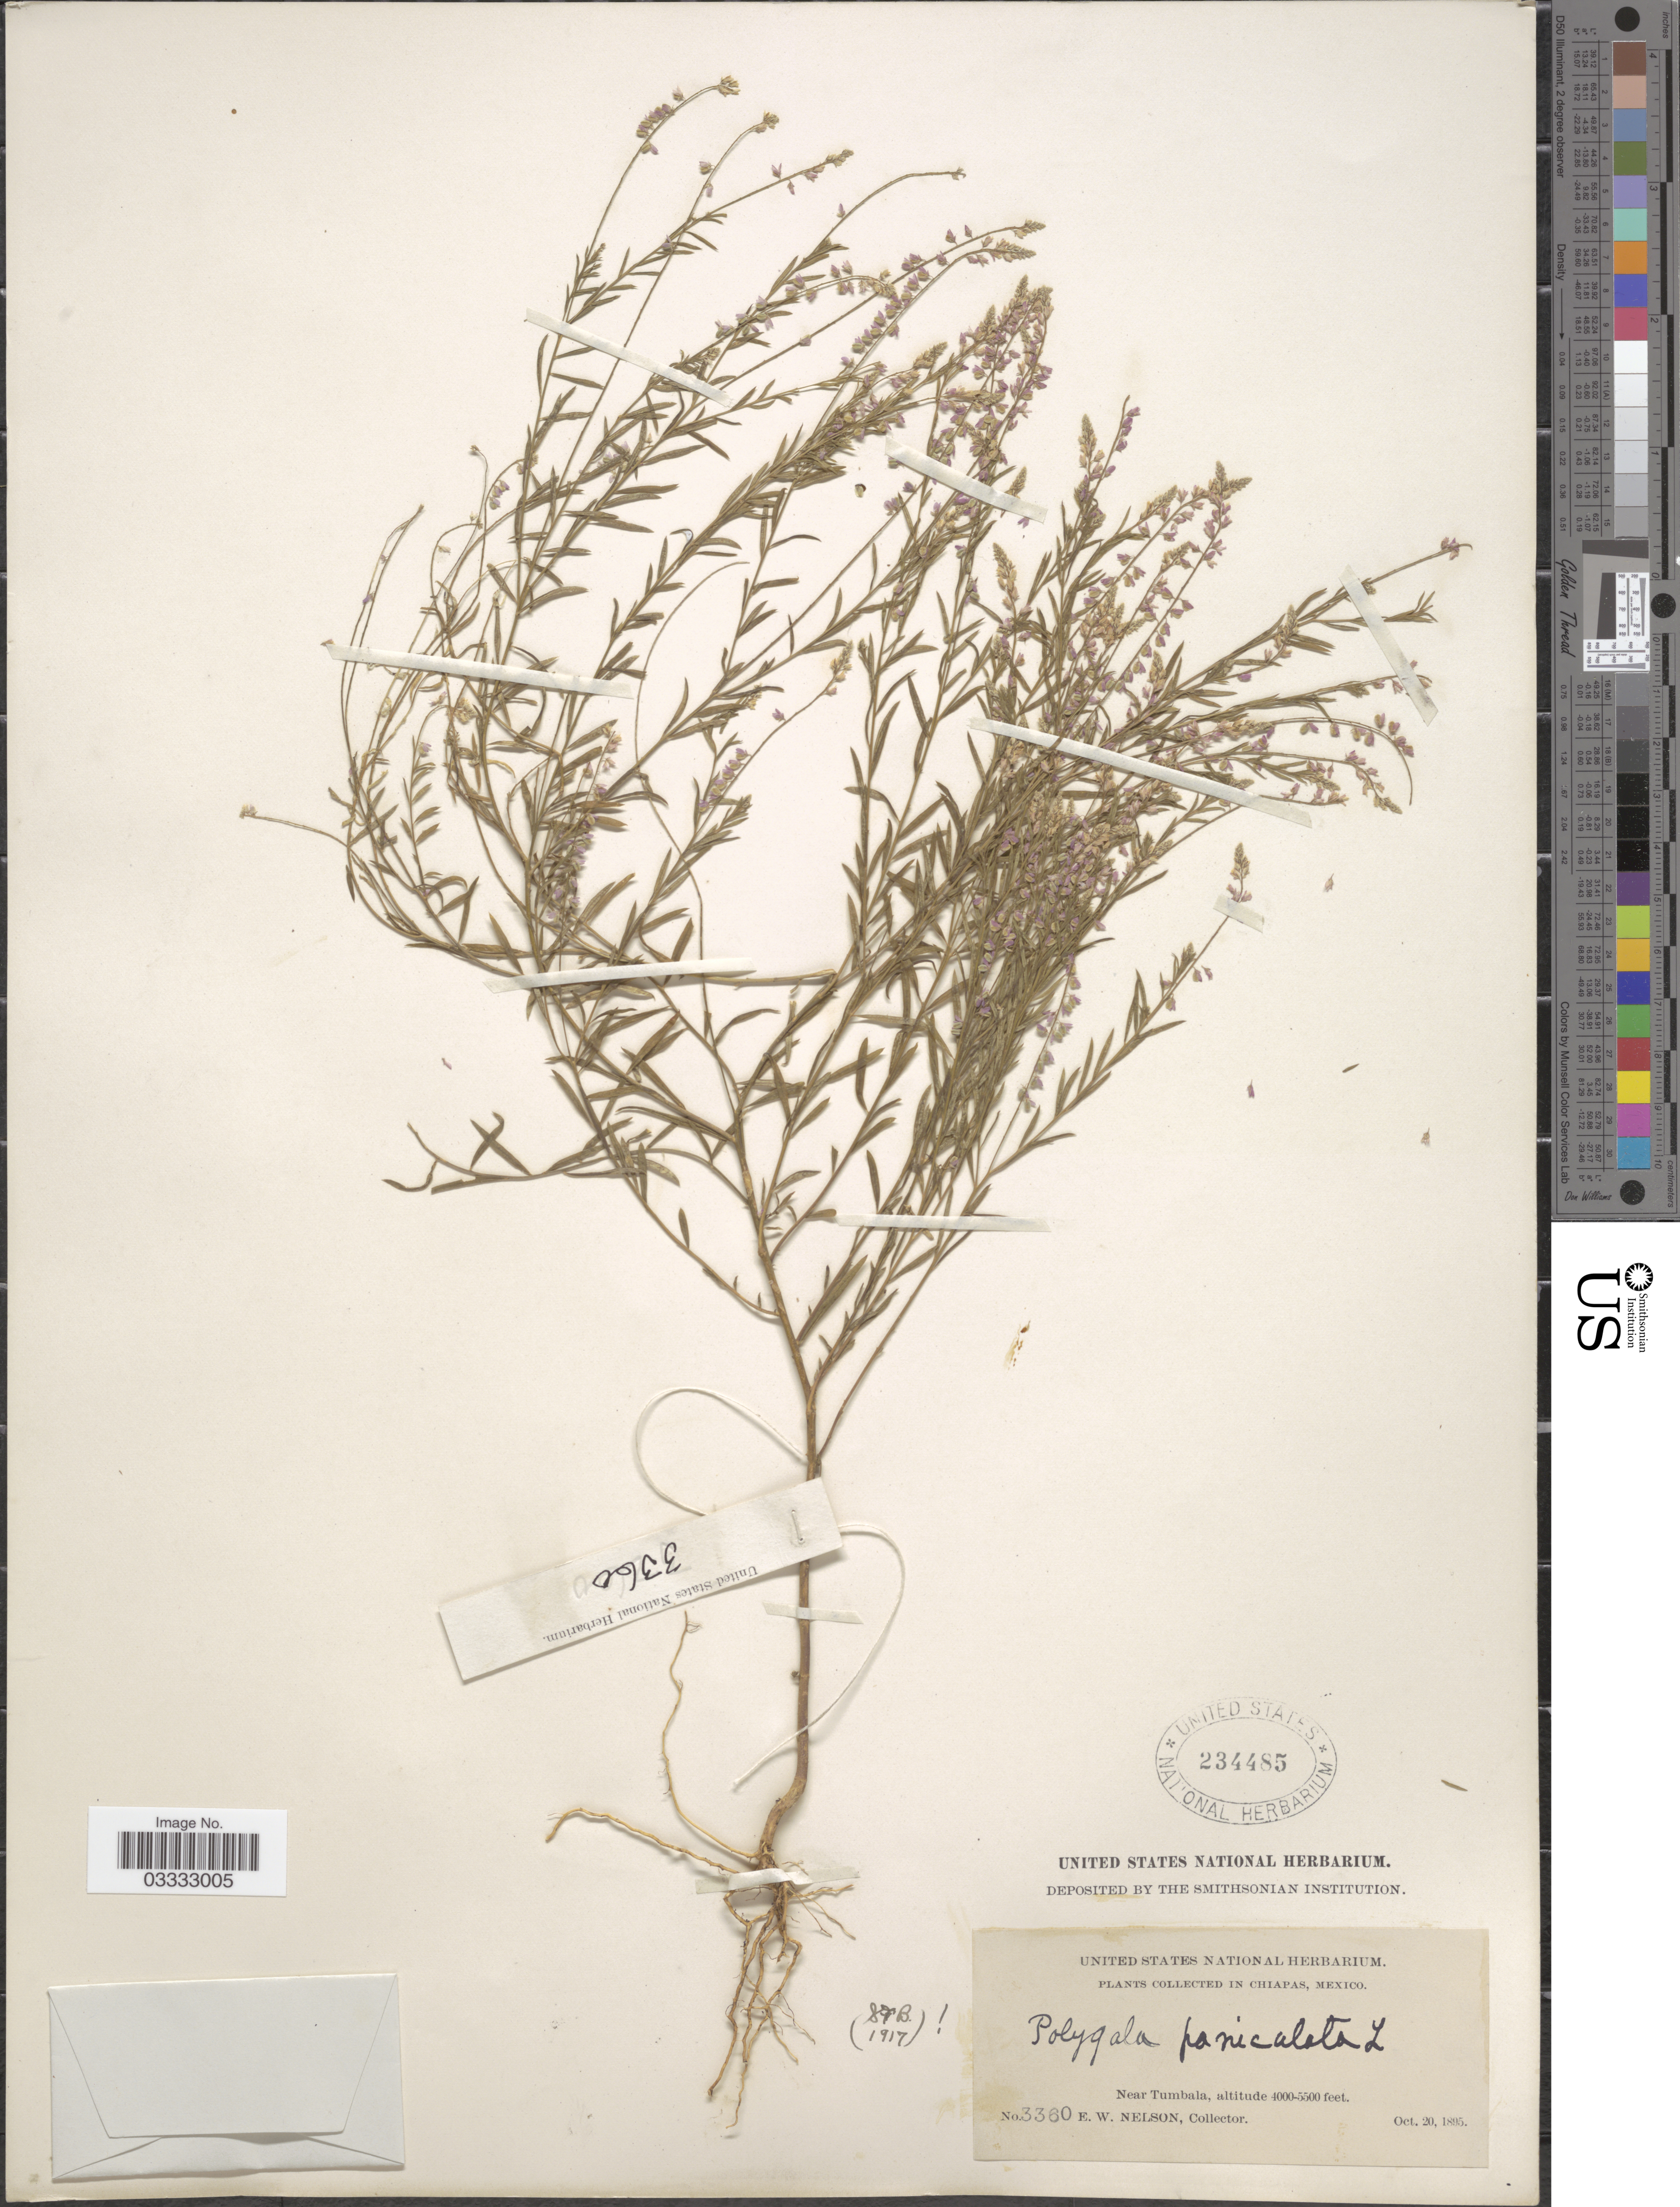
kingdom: Plantae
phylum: Tracheophyta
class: Magnoliopsida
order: Fabales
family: Polygalaceae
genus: Polygala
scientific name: Polygala paniculata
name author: L.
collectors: E. W. Nelson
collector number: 3360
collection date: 1895-10-20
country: Mexico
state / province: Chiapas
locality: Near Tumbala.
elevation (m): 1219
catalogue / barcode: US 234485